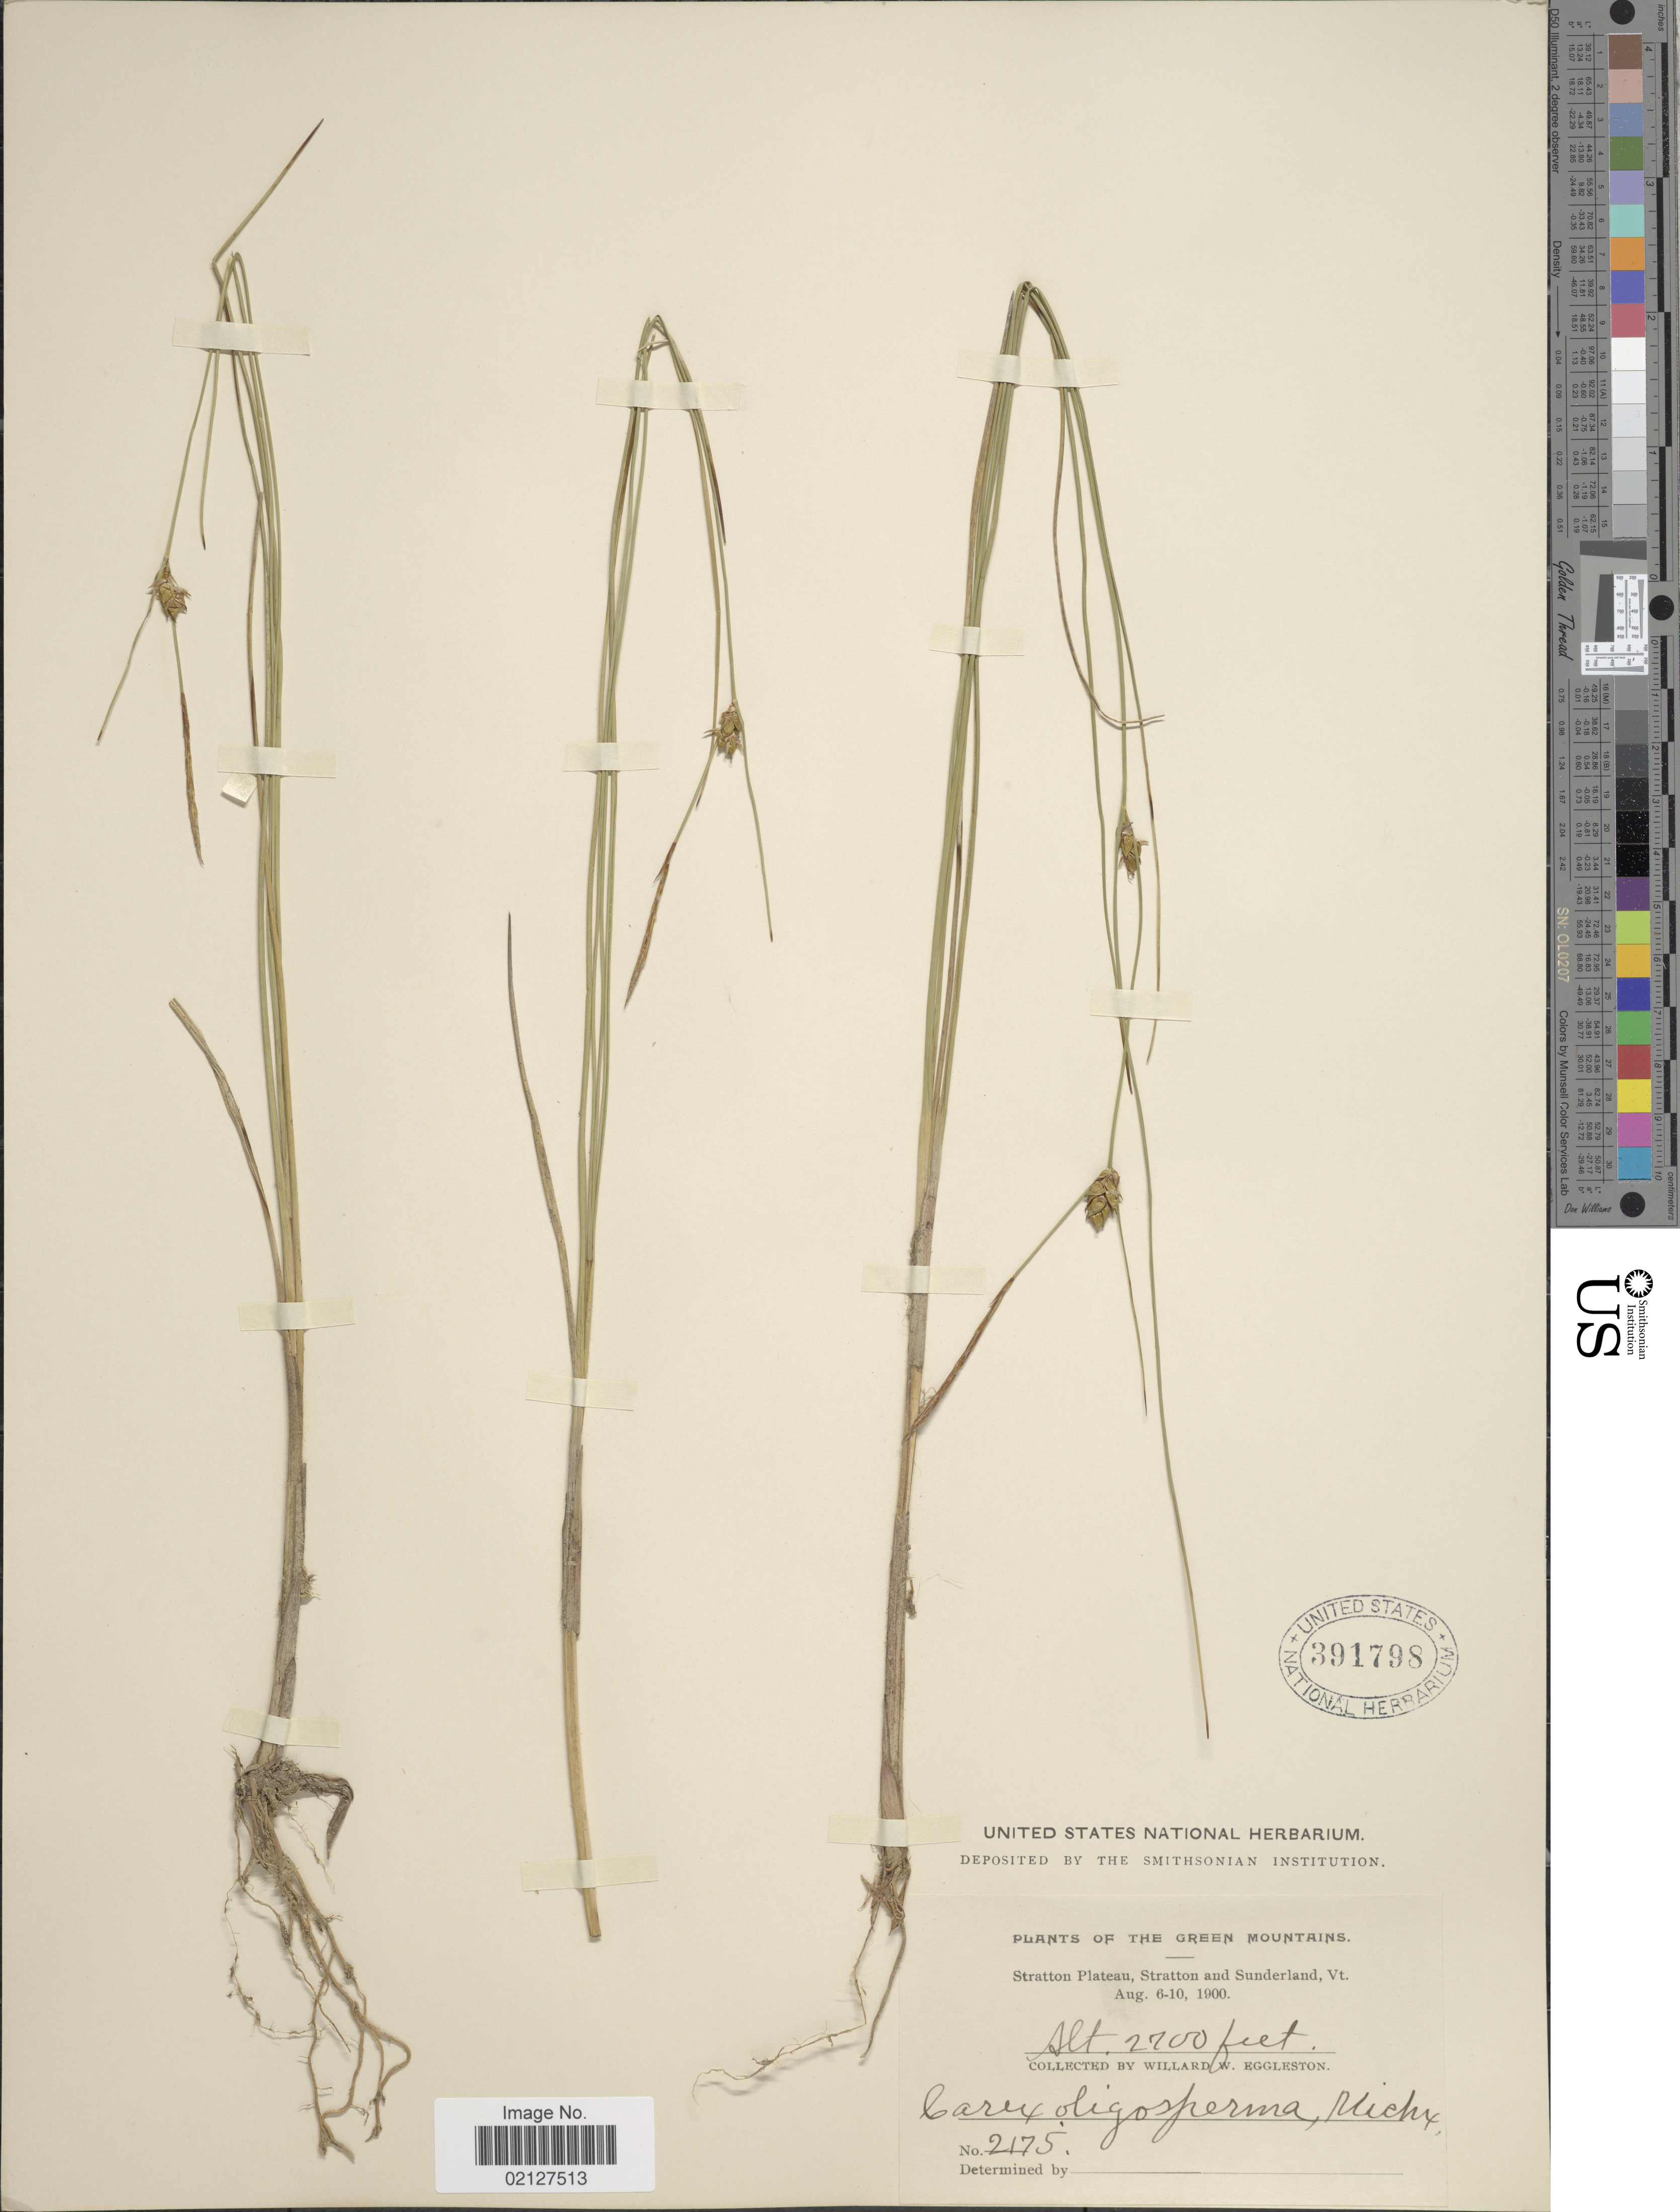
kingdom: Plantae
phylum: Tracheophyta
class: Liliopsida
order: Poales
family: Cyperaceae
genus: Carex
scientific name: Carex oligosperma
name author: Michx.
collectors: W. W. Eggleston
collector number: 2175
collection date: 1900-08-06/1900-08-10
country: United States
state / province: Vermont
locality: Green Mountains. Stratton Plateau, Stratton and Sunderland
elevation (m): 823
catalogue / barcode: US 391798